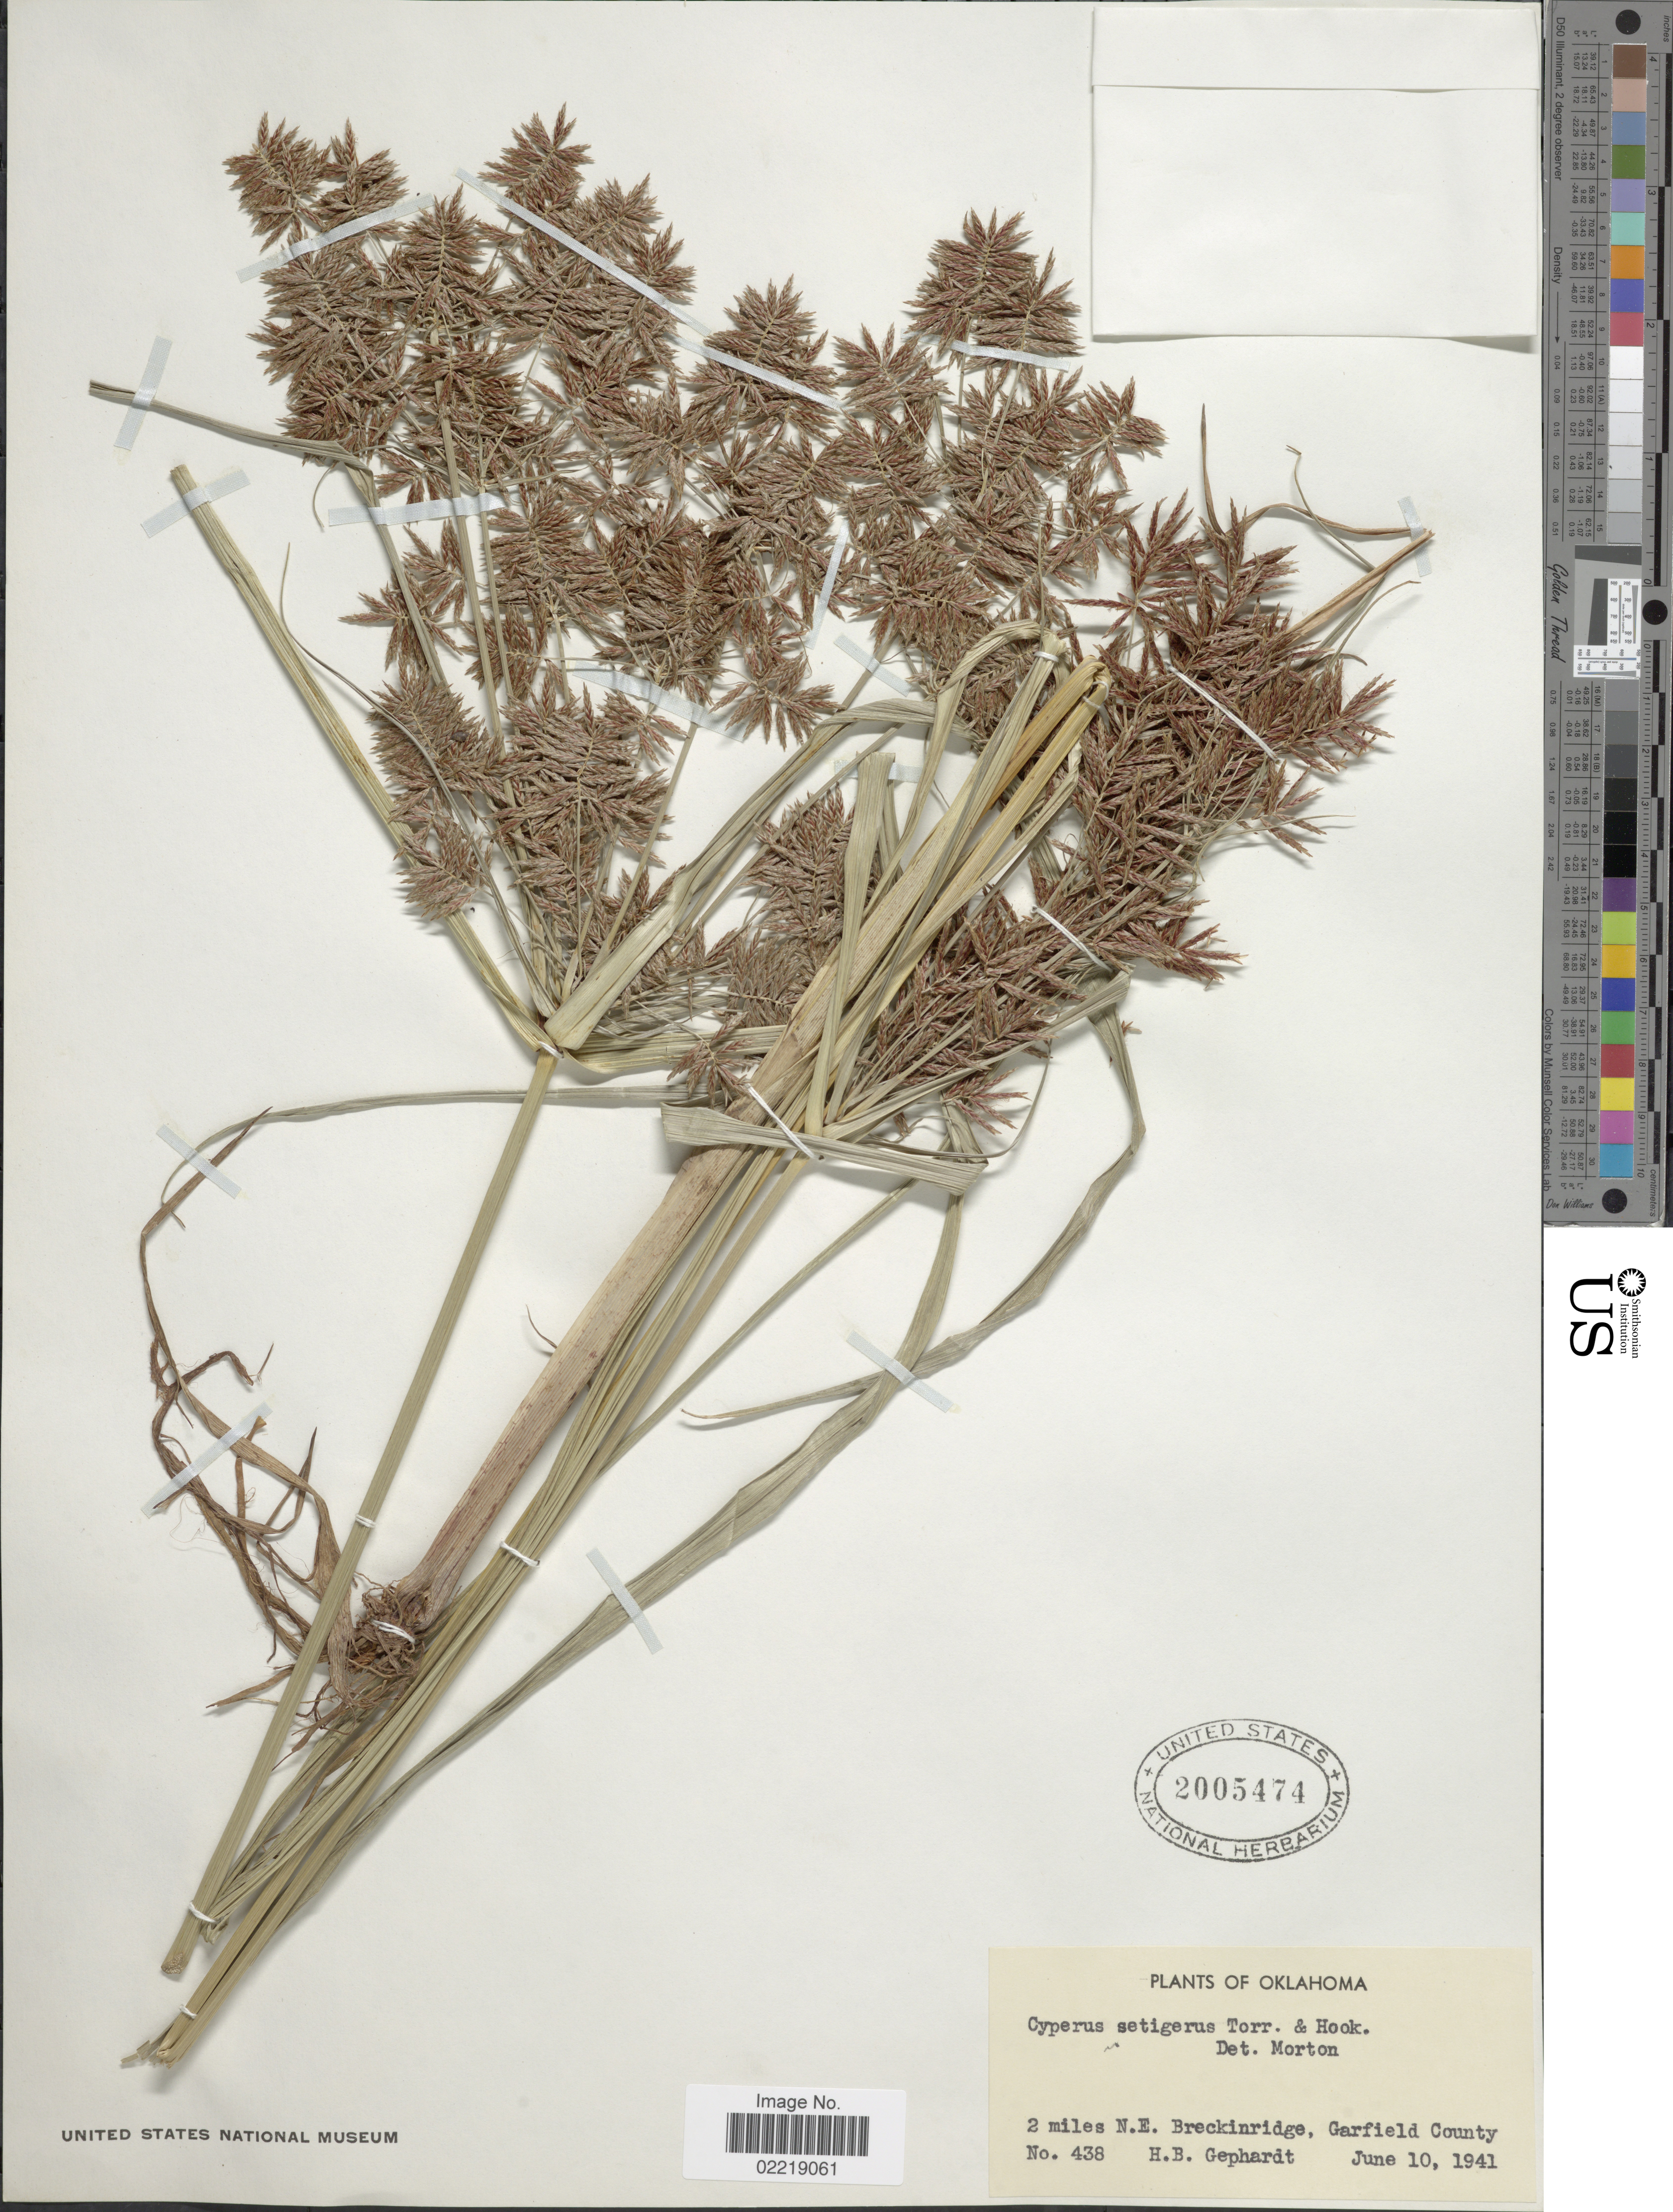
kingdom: Plantae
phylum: Tracheophyta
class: Liliopsida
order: Poales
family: Cyperaceae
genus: Cyperus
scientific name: Cyperus setigerus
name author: Torr. & Hook.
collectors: H. Gephardt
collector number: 438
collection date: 1941-06-10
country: United States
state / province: Oklahoma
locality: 2 miles N.E. Breckinridge, Garfield County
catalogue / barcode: US 2005474